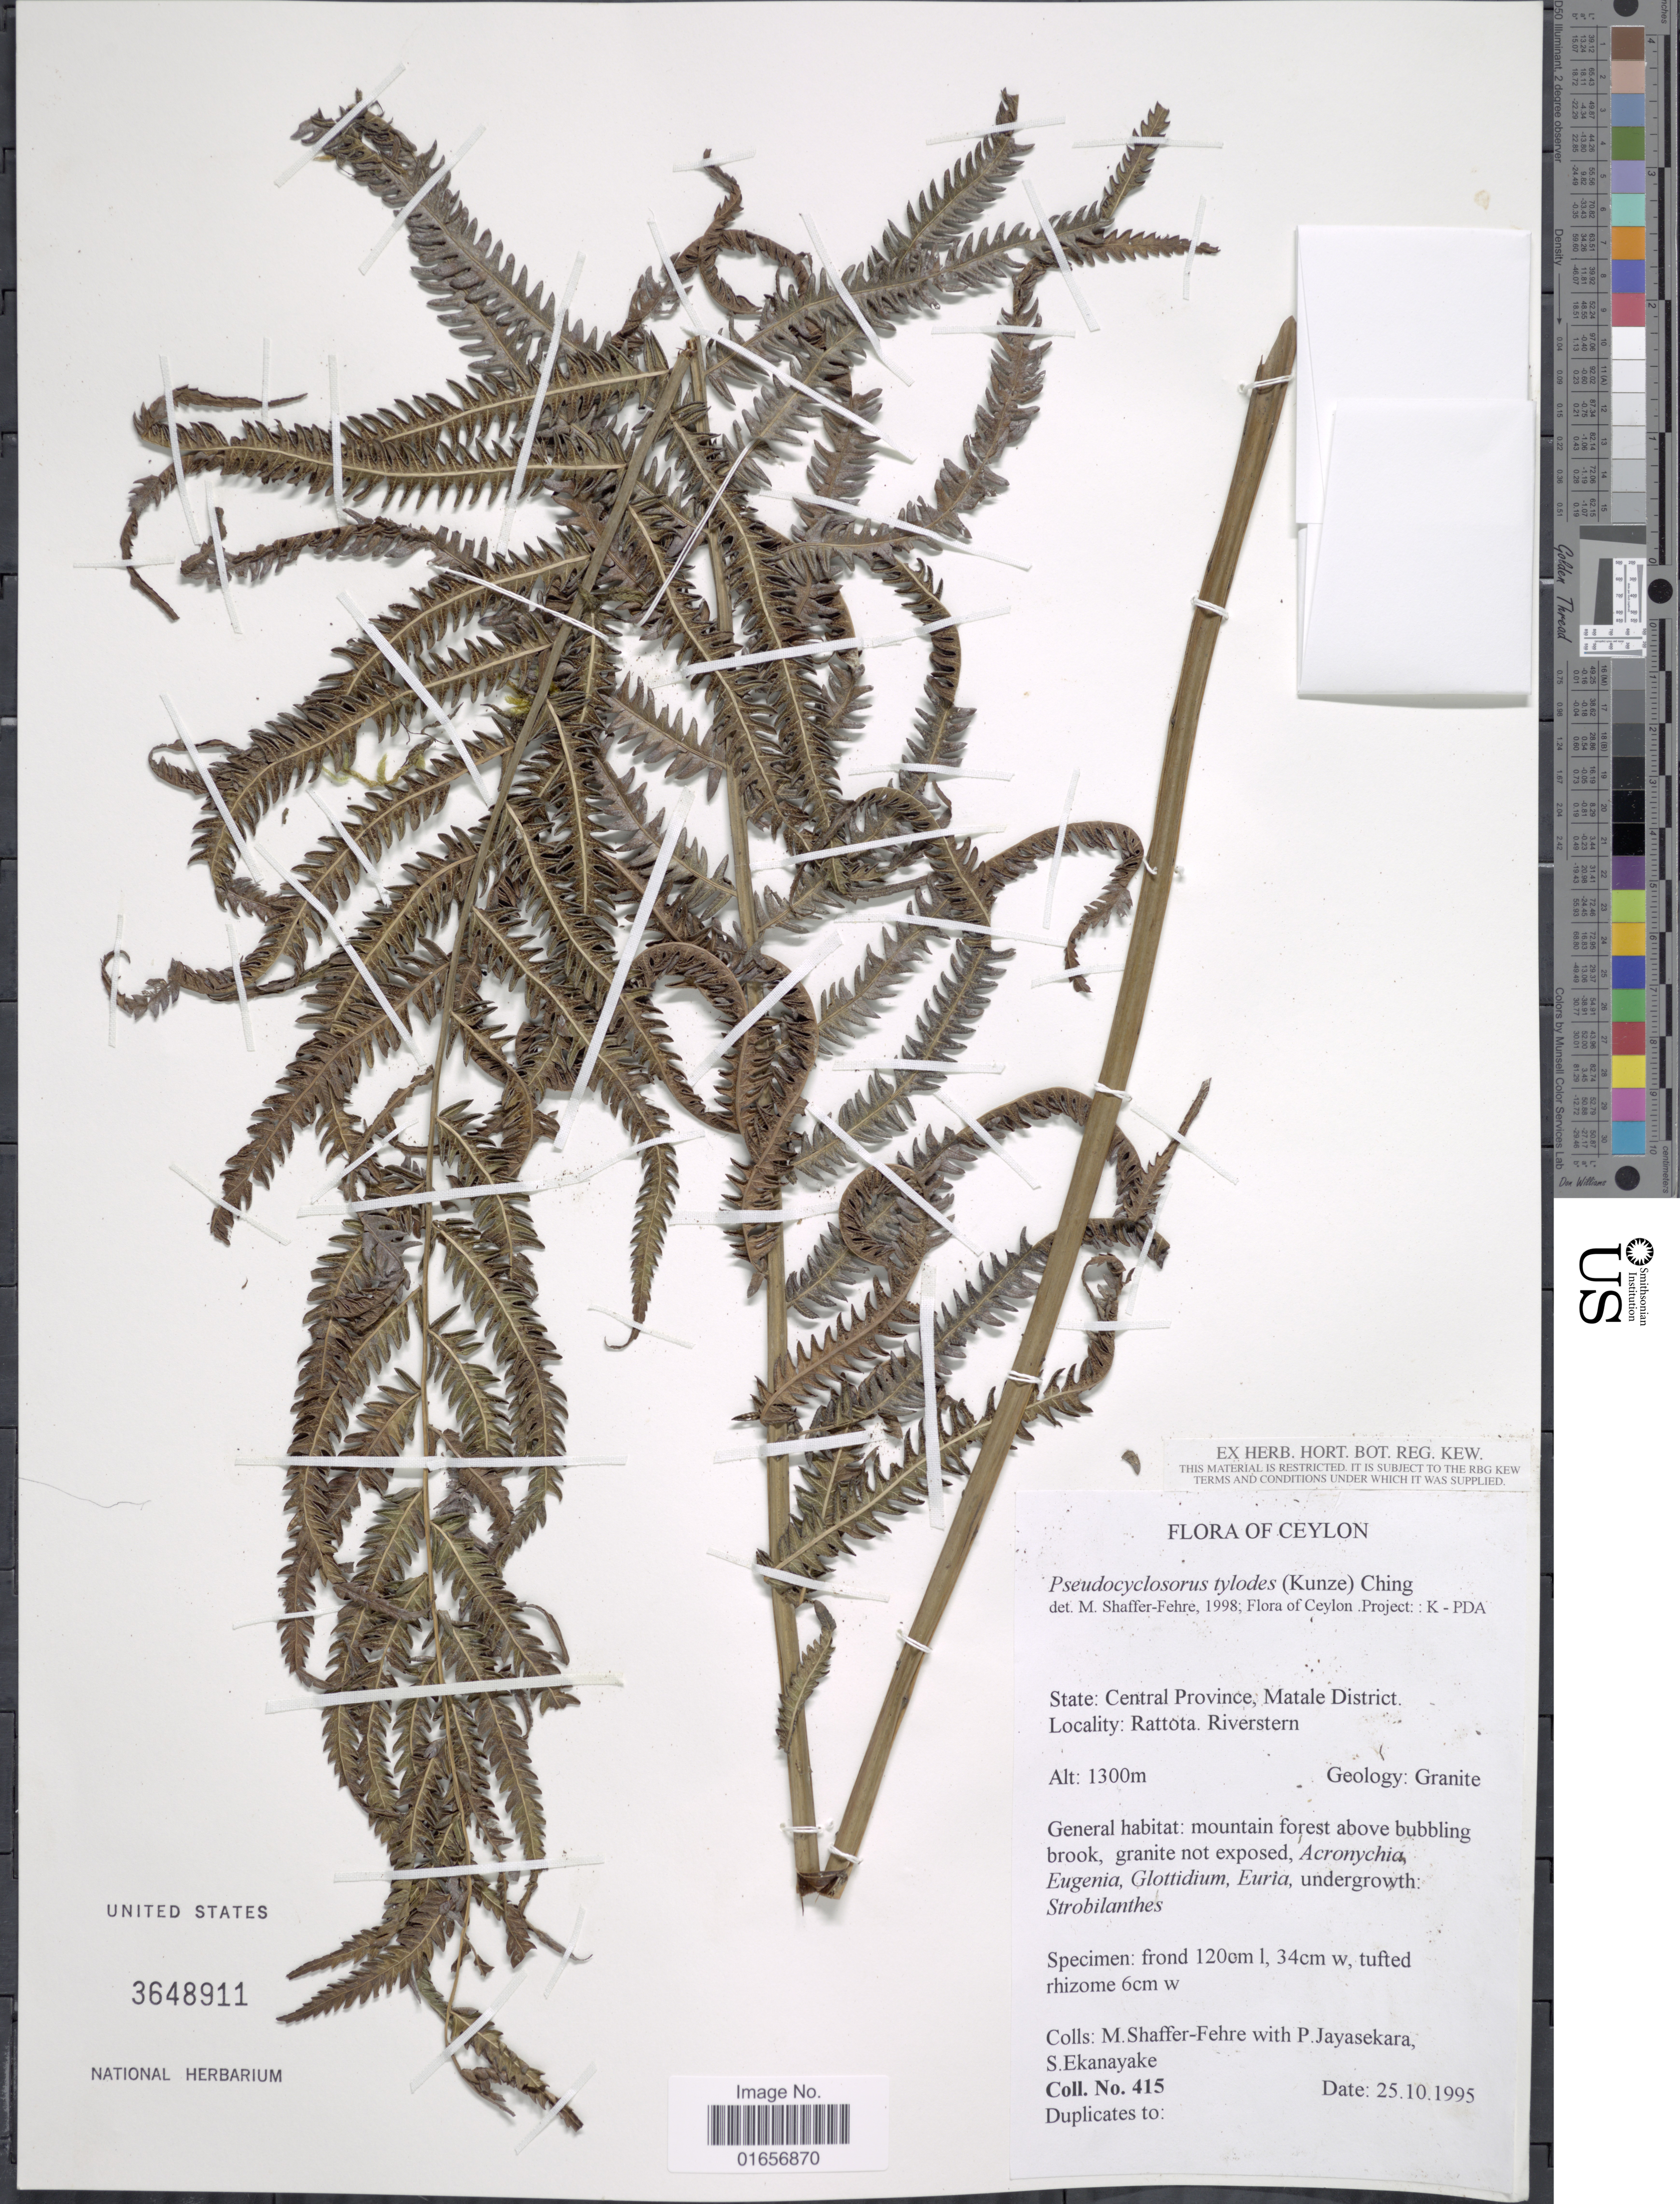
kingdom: Plantae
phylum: Tracheophyta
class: Polypodiopsida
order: Polypodiales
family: Thelypteridaceae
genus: Pseudocyclosorus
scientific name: Pseudocyclosorus tylodes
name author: (Kunze) Ching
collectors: M. Shaffer-Fehre, P. Jayasekera & S. Ekanayake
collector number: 415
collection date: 1995-10-25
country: Sri Lanka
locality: Ceylon, Central Province, matale District, Rattota, Riverstern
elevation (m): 1300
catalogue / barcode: US 3648911